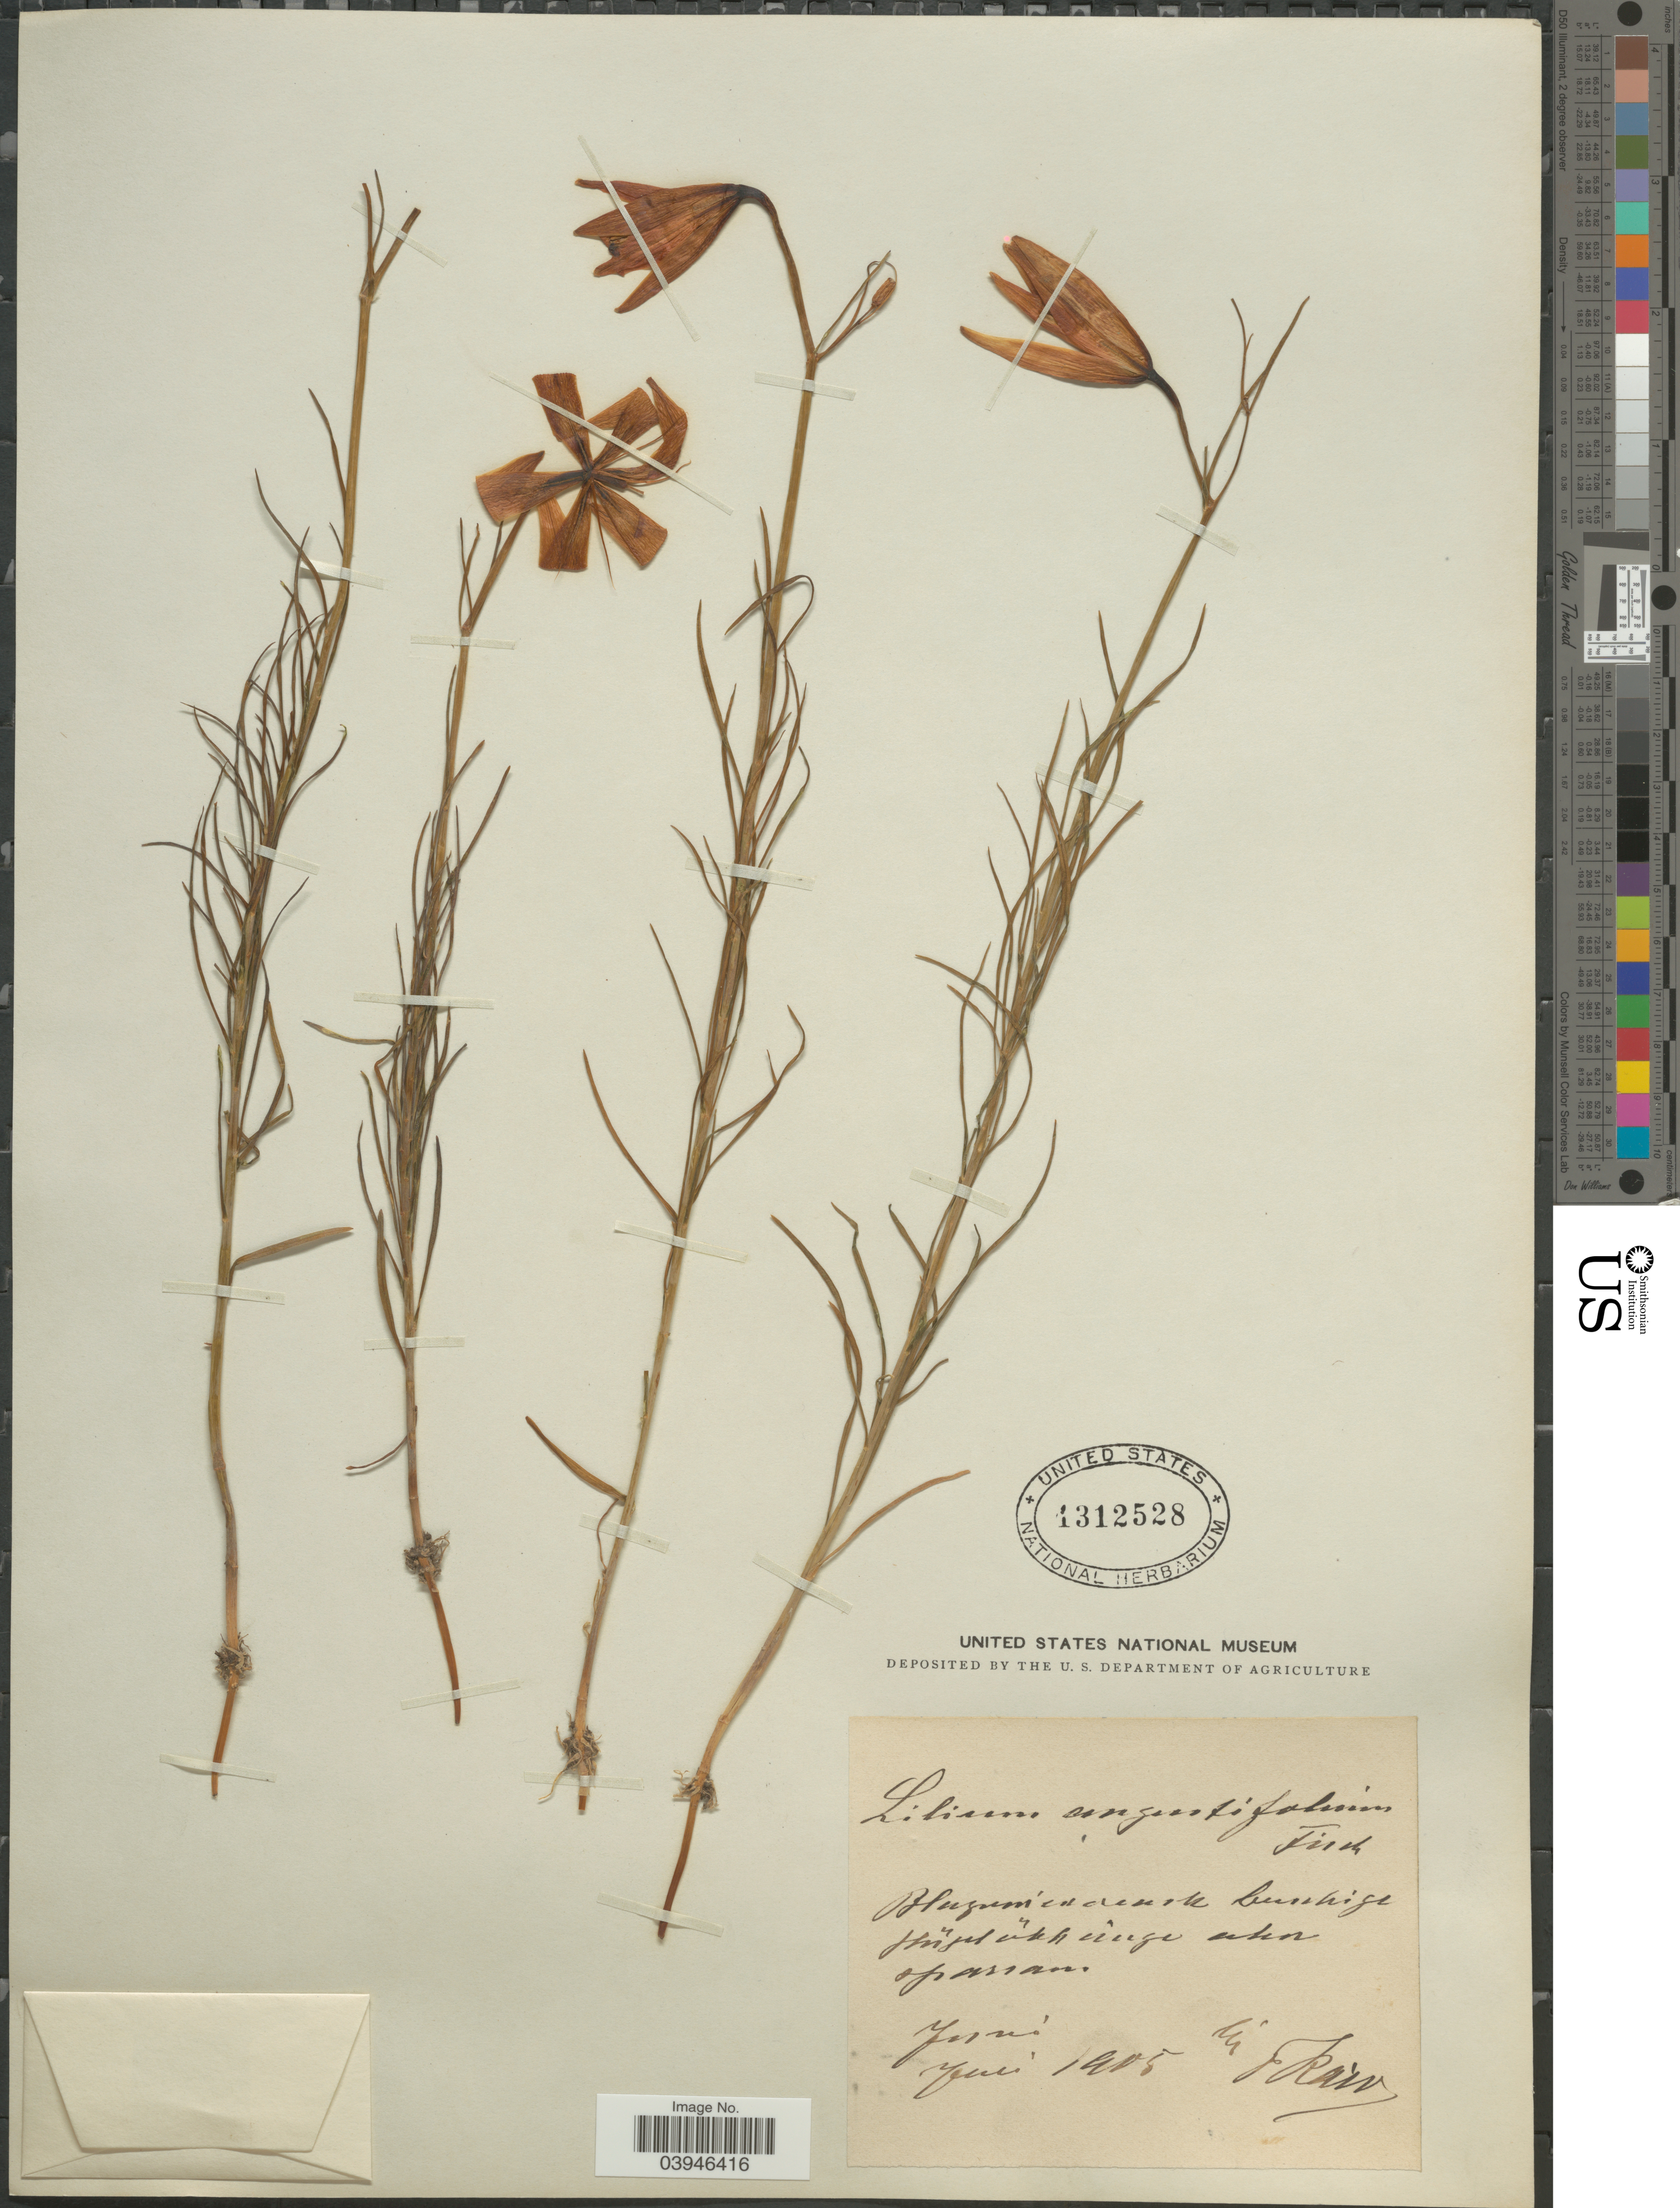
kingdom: Plantae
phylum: Tracheophyta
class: Liliopsida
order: Liliales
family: Liliaceae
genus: Lilium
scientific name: Lilium angustifolium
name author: Mill.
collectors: F. Karo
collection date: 1905-06/1905-07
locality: [illegible text].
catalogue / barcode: US 1312528